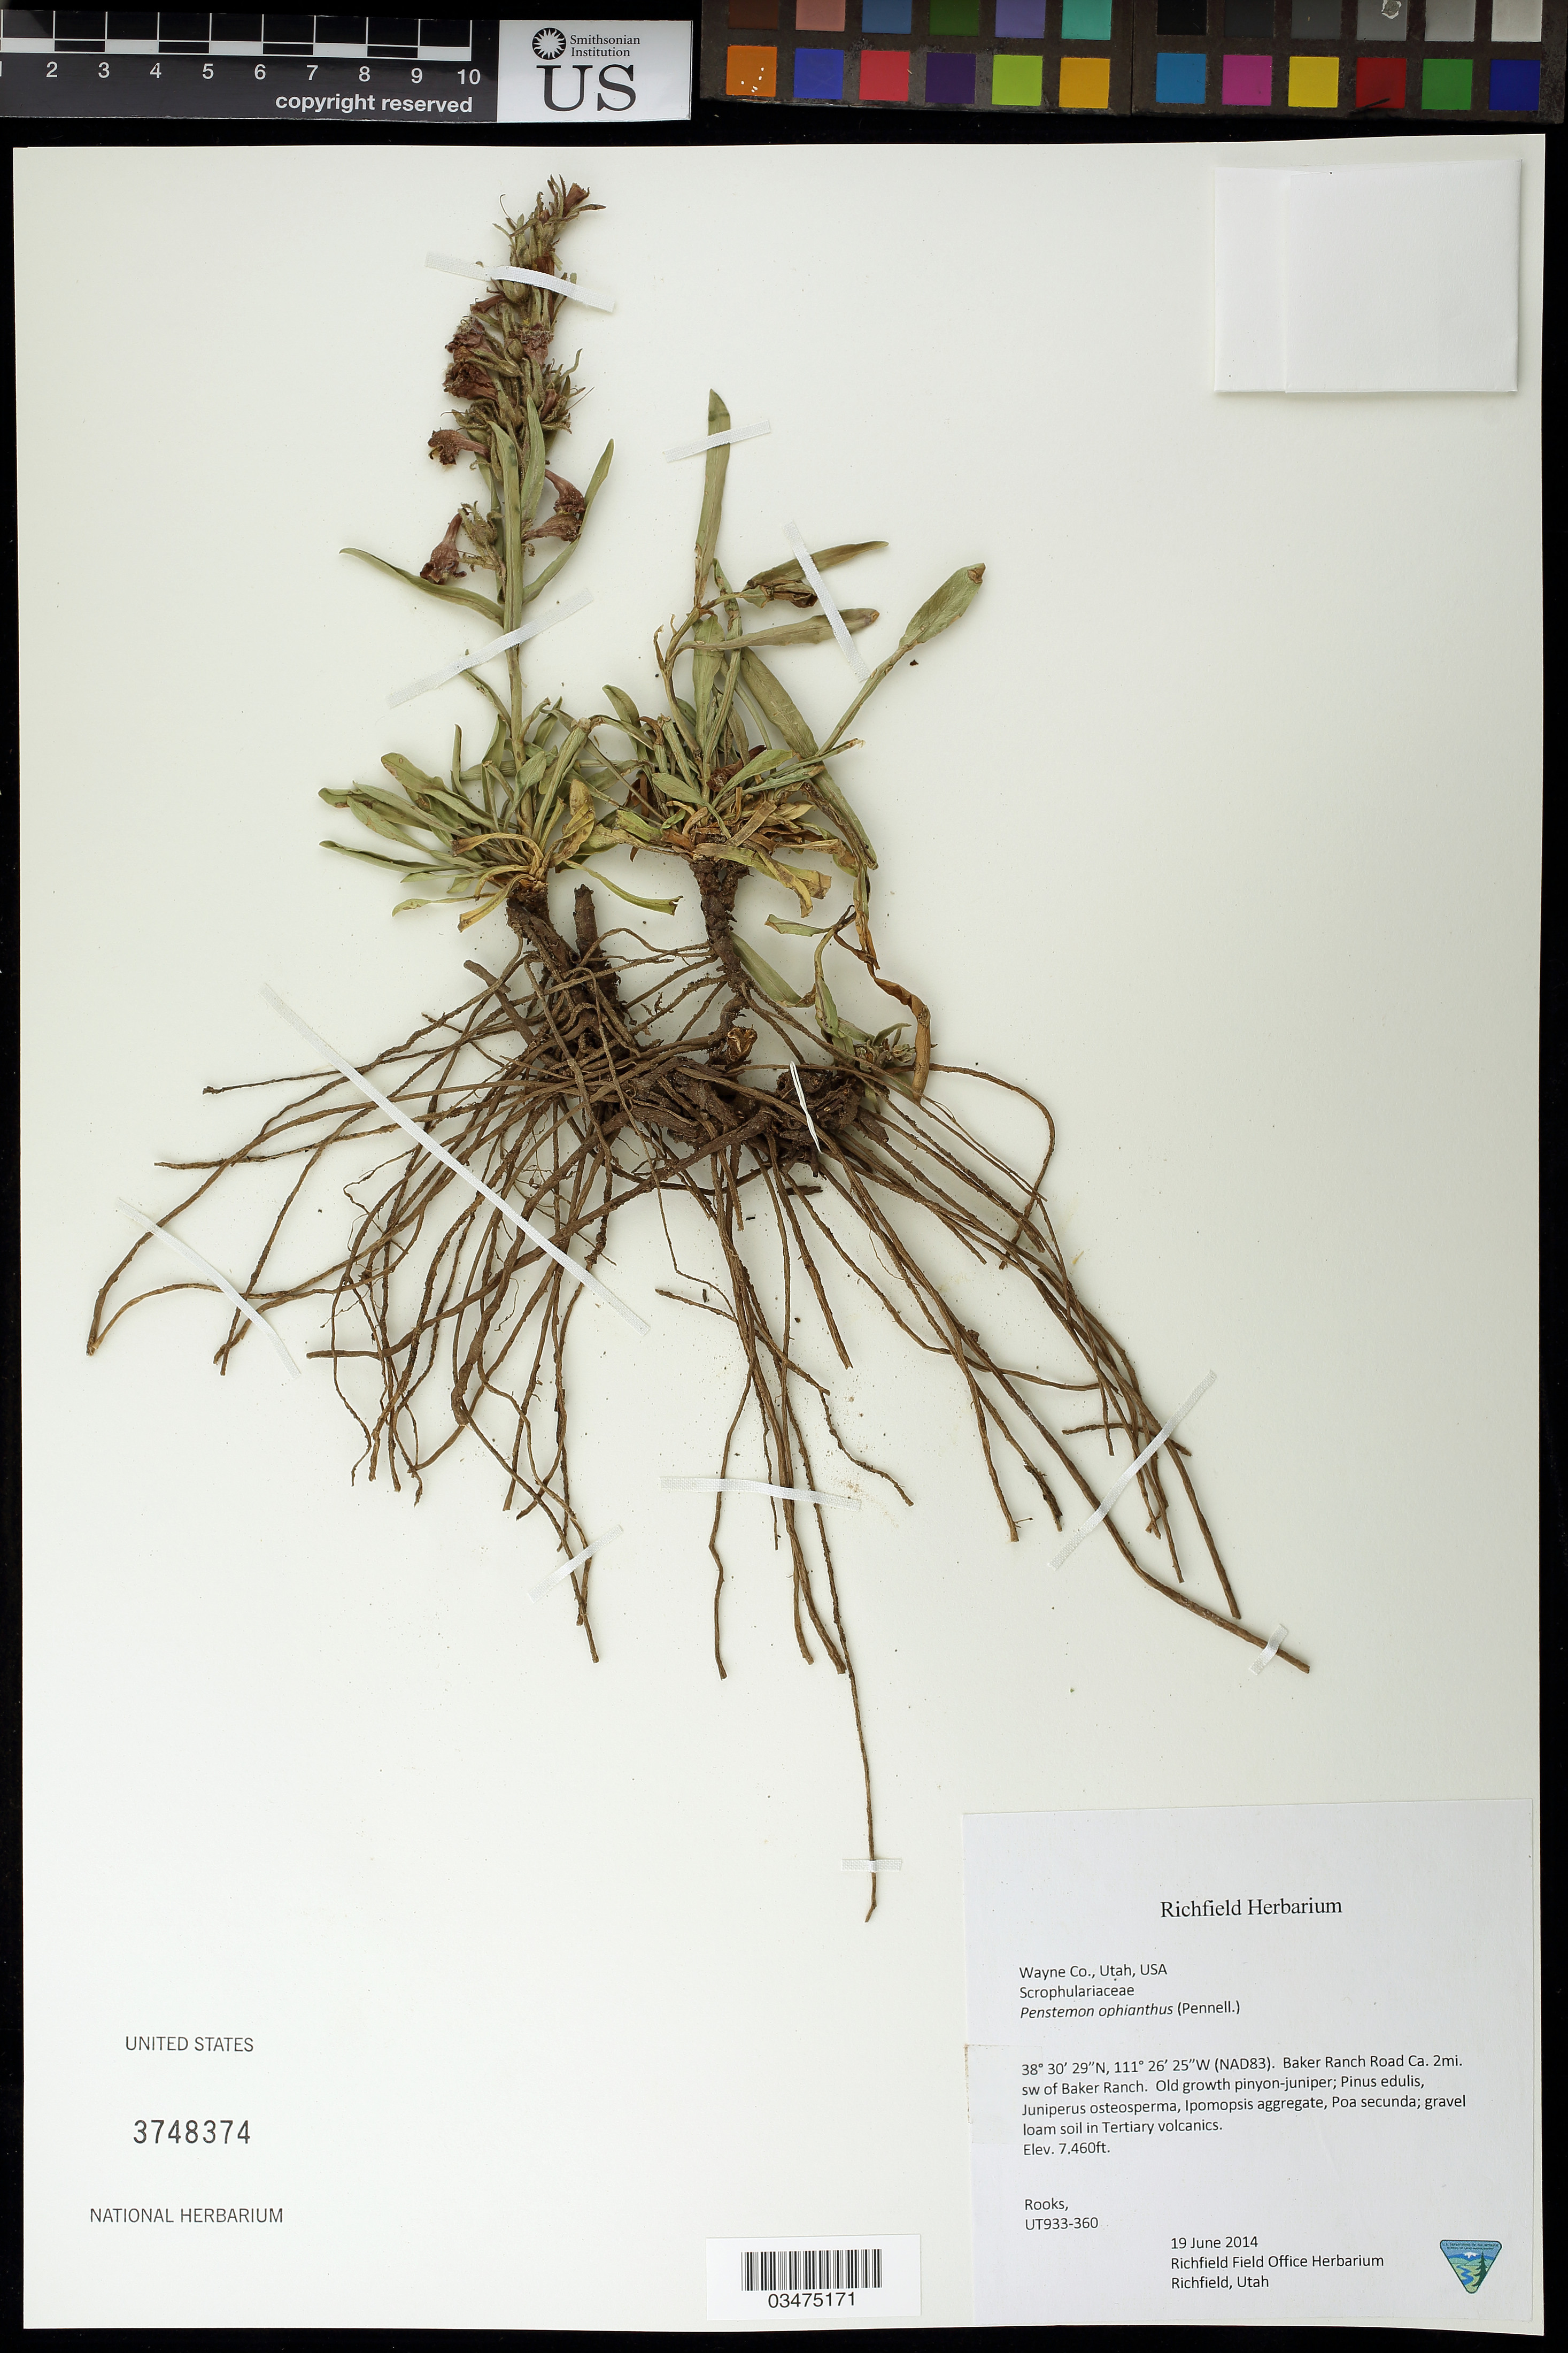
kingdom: Plantae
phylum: Tracheophyta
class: Magnoliopsida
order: Lamiales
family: Plantaginaceae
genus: Penstemon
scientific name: Penstemon ophianthus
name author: Pennell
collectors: -. Rooks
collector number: UT933-360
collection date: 2014-06-19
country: United States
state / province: Utah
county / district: Wayne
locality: Baker Ranch Rd, 2 mi. SW of Baker Ranch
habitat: Old growth pinyon-juniper. Gravel loam soil in Tertiary volcanics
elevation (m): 2274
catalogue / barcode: US 3748374